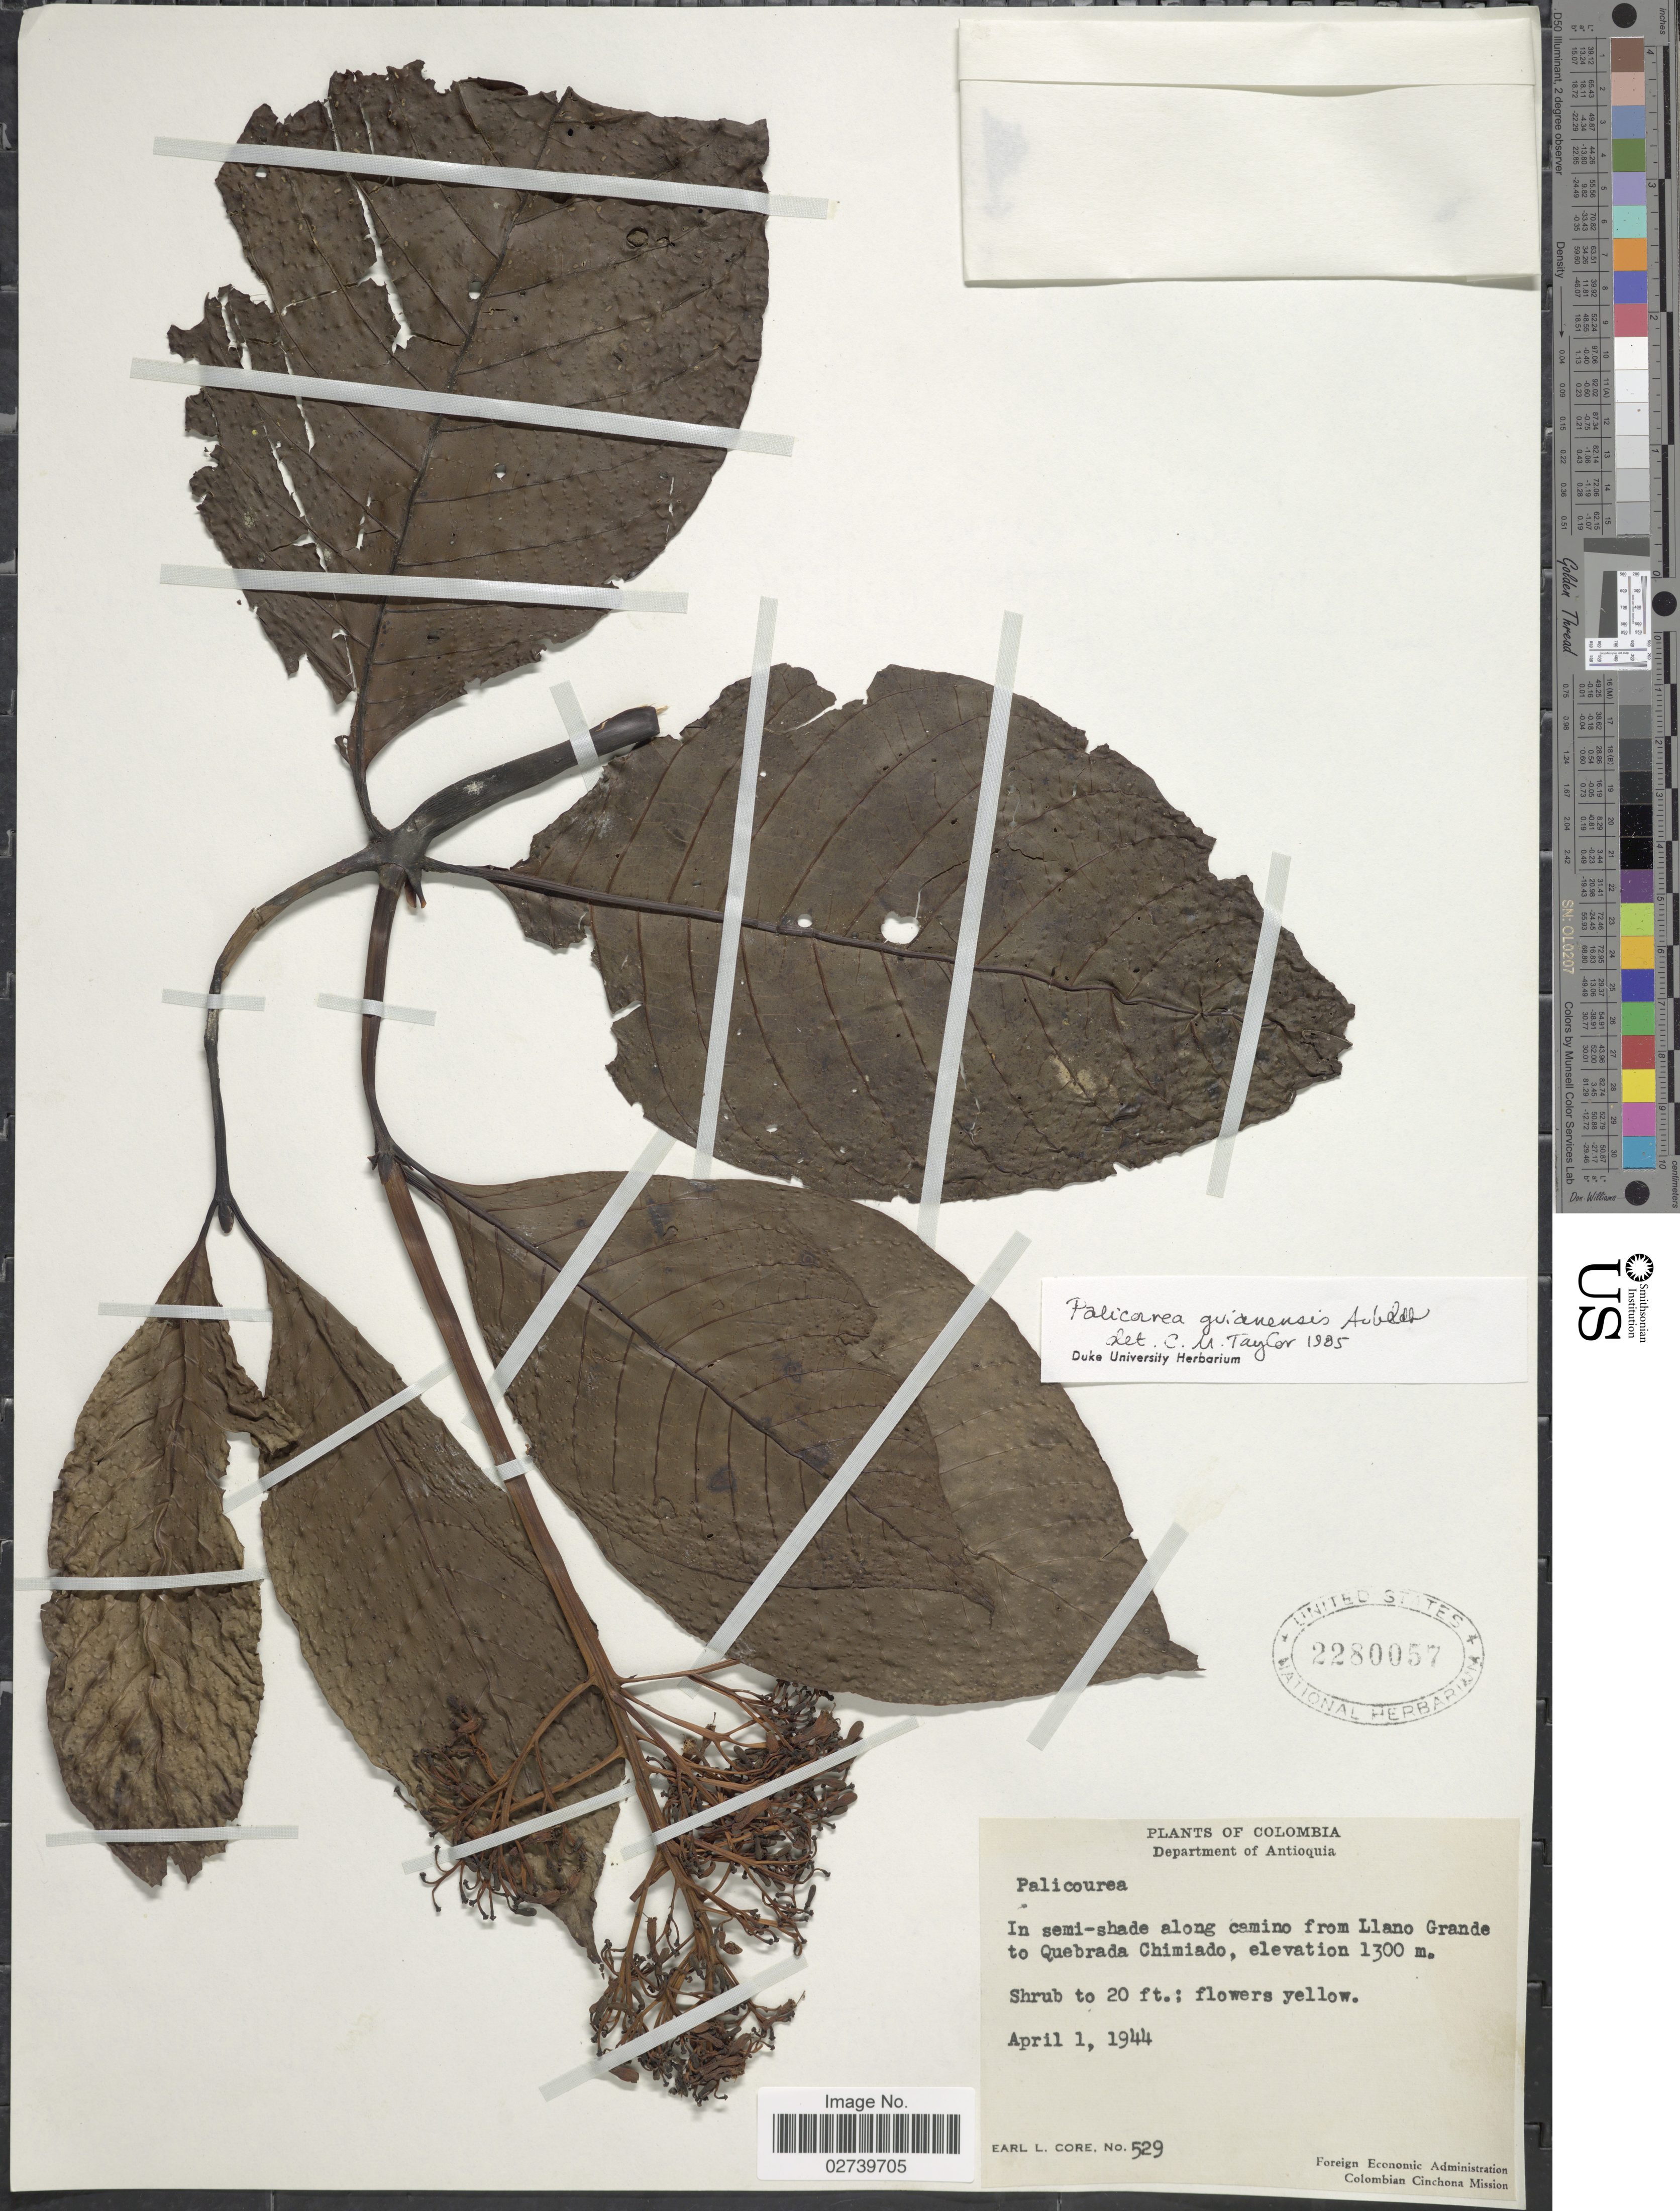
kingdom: Plantae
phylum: Tracheophyta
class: Magnoliopsida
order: Gentianales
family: Rubiaceae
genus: Palicourea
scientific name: Palicourea guianensis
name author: Aubl.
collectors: E. L. Core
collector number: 529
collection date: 1944-04-01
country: Colombia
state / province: Antioquia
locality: Along camino from Llano Grande to Quebrada Chimiado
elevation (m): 1300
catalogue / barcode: US 2280057